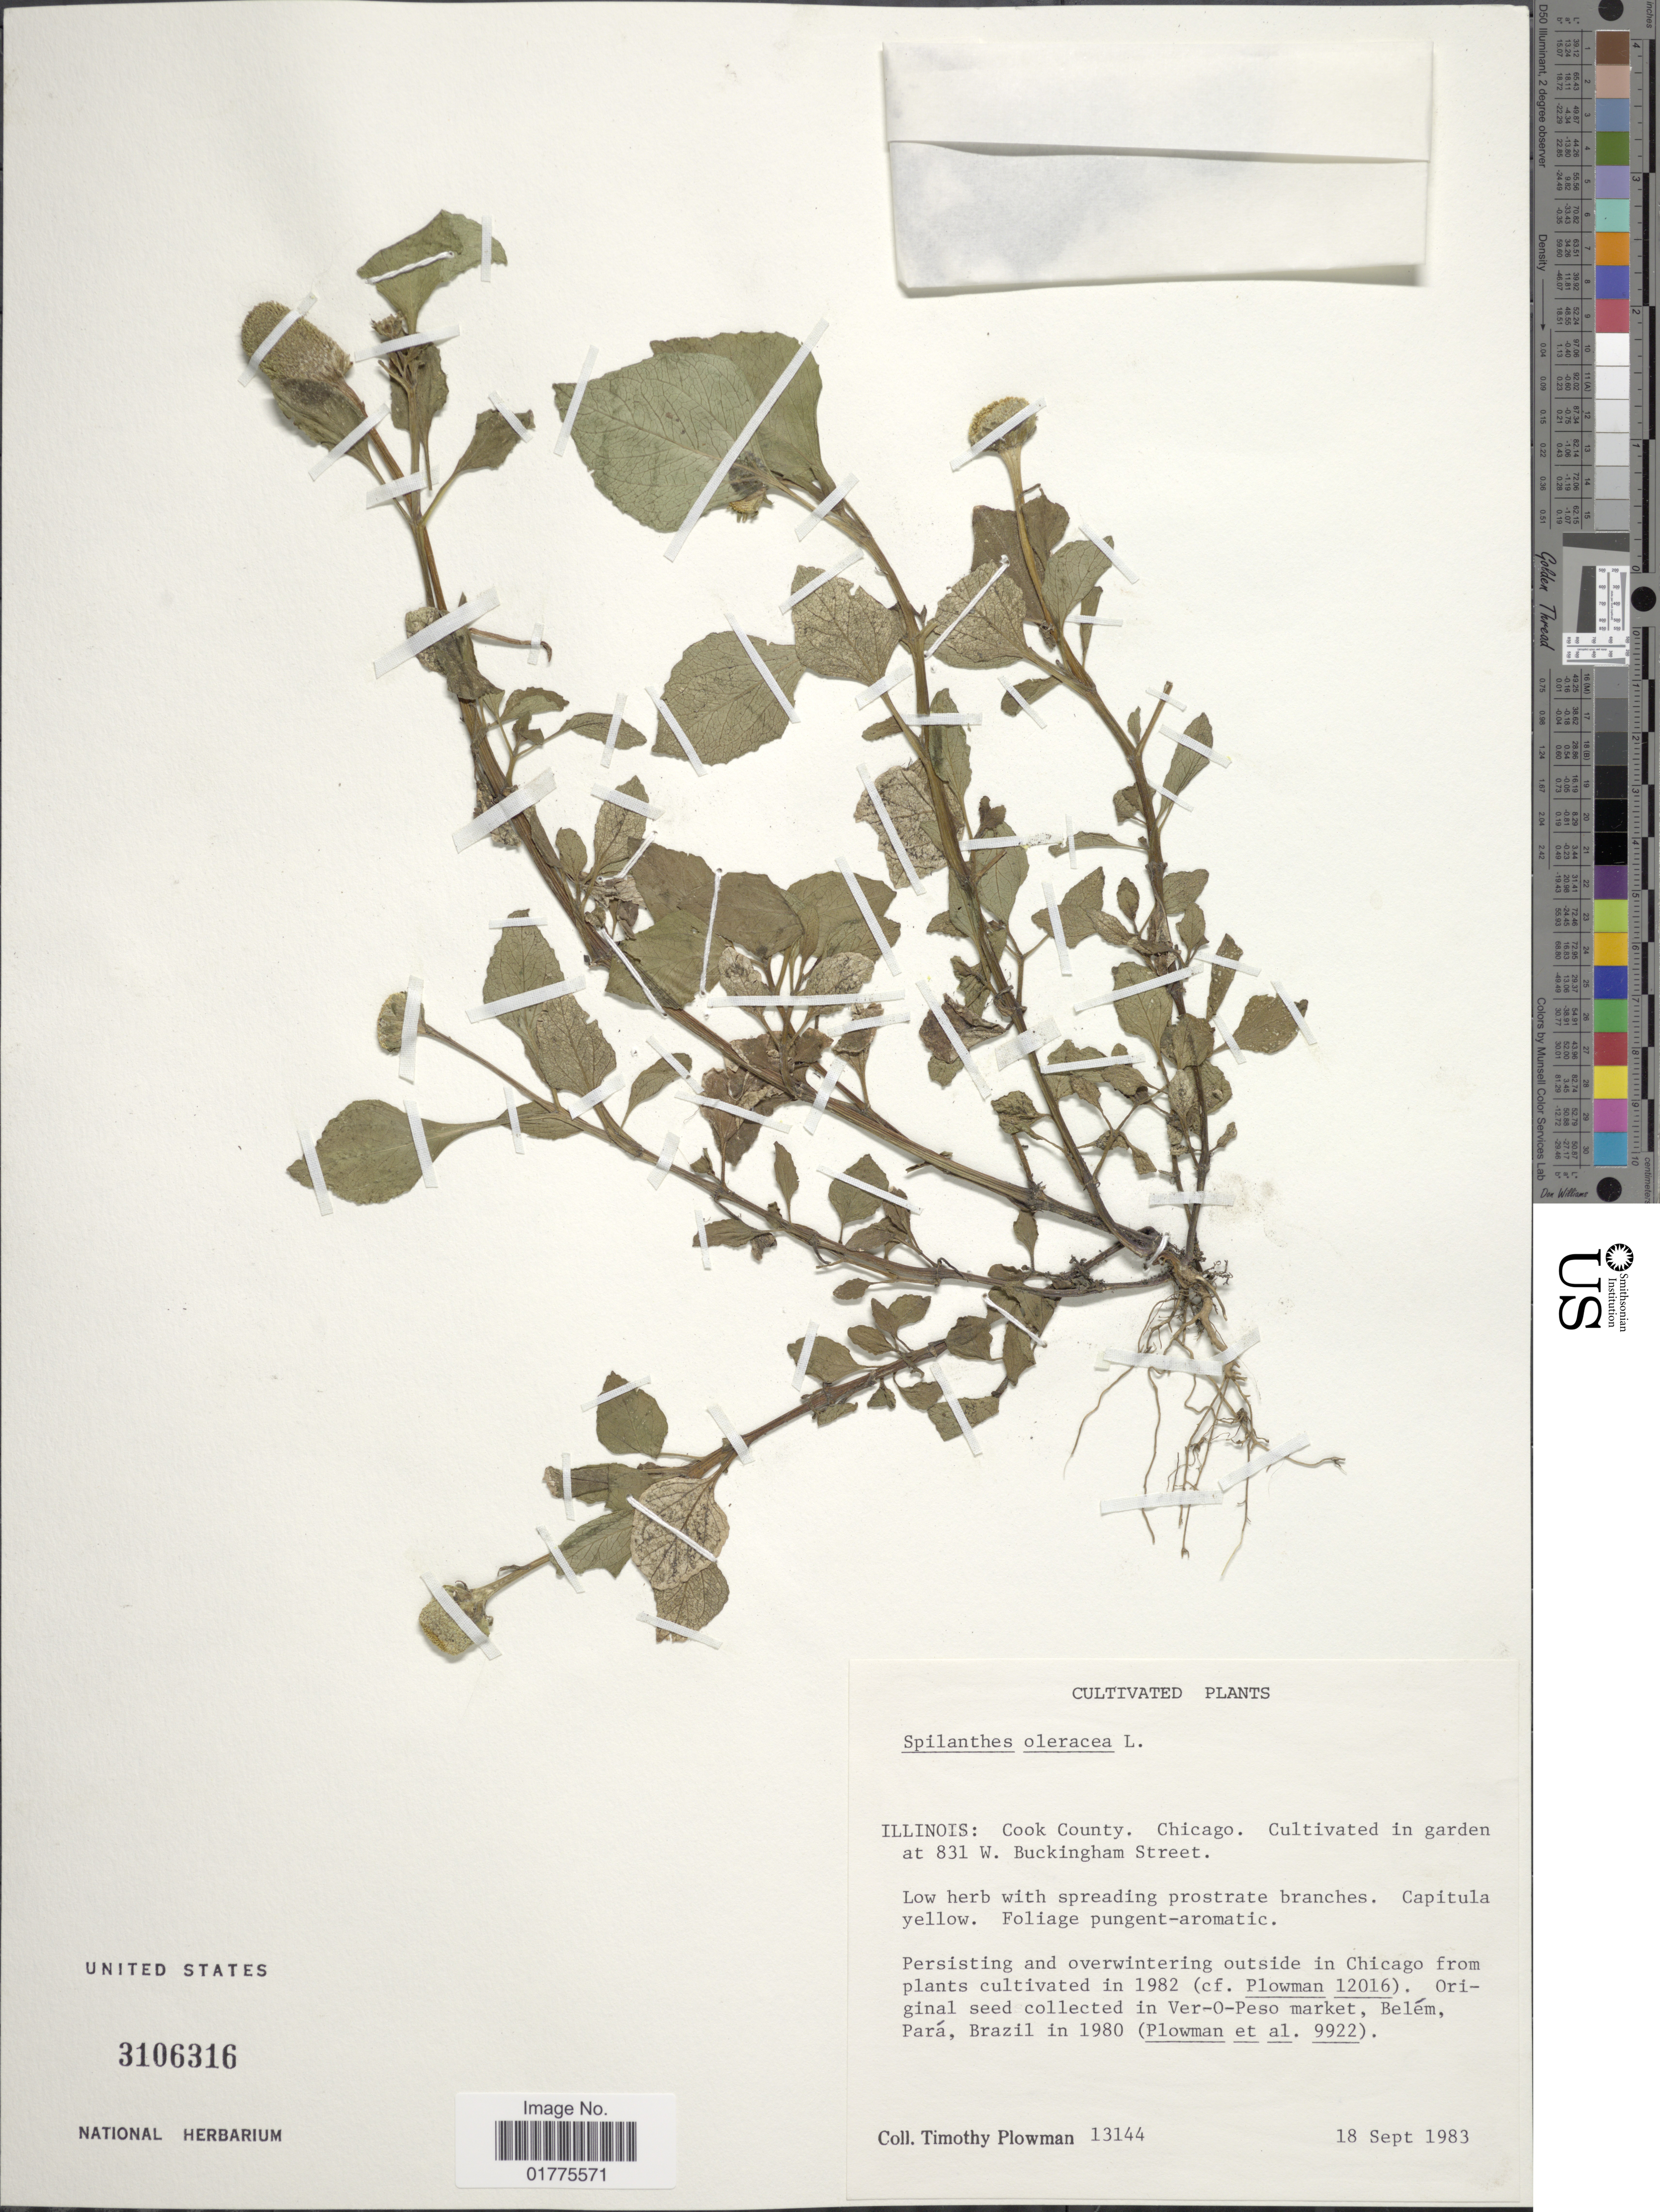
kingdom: Plantae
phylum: Tracheophyta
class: Magnoliopsida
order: Asterales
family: Asteraceae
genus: Acmella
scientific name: Acmella oleracea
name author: (L.) R.K. Jansen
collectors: T. Plowman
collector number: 13144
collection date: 1983-09-18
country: United States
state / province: Illinois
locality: Cook County. Chicago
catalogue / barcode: US 3106316